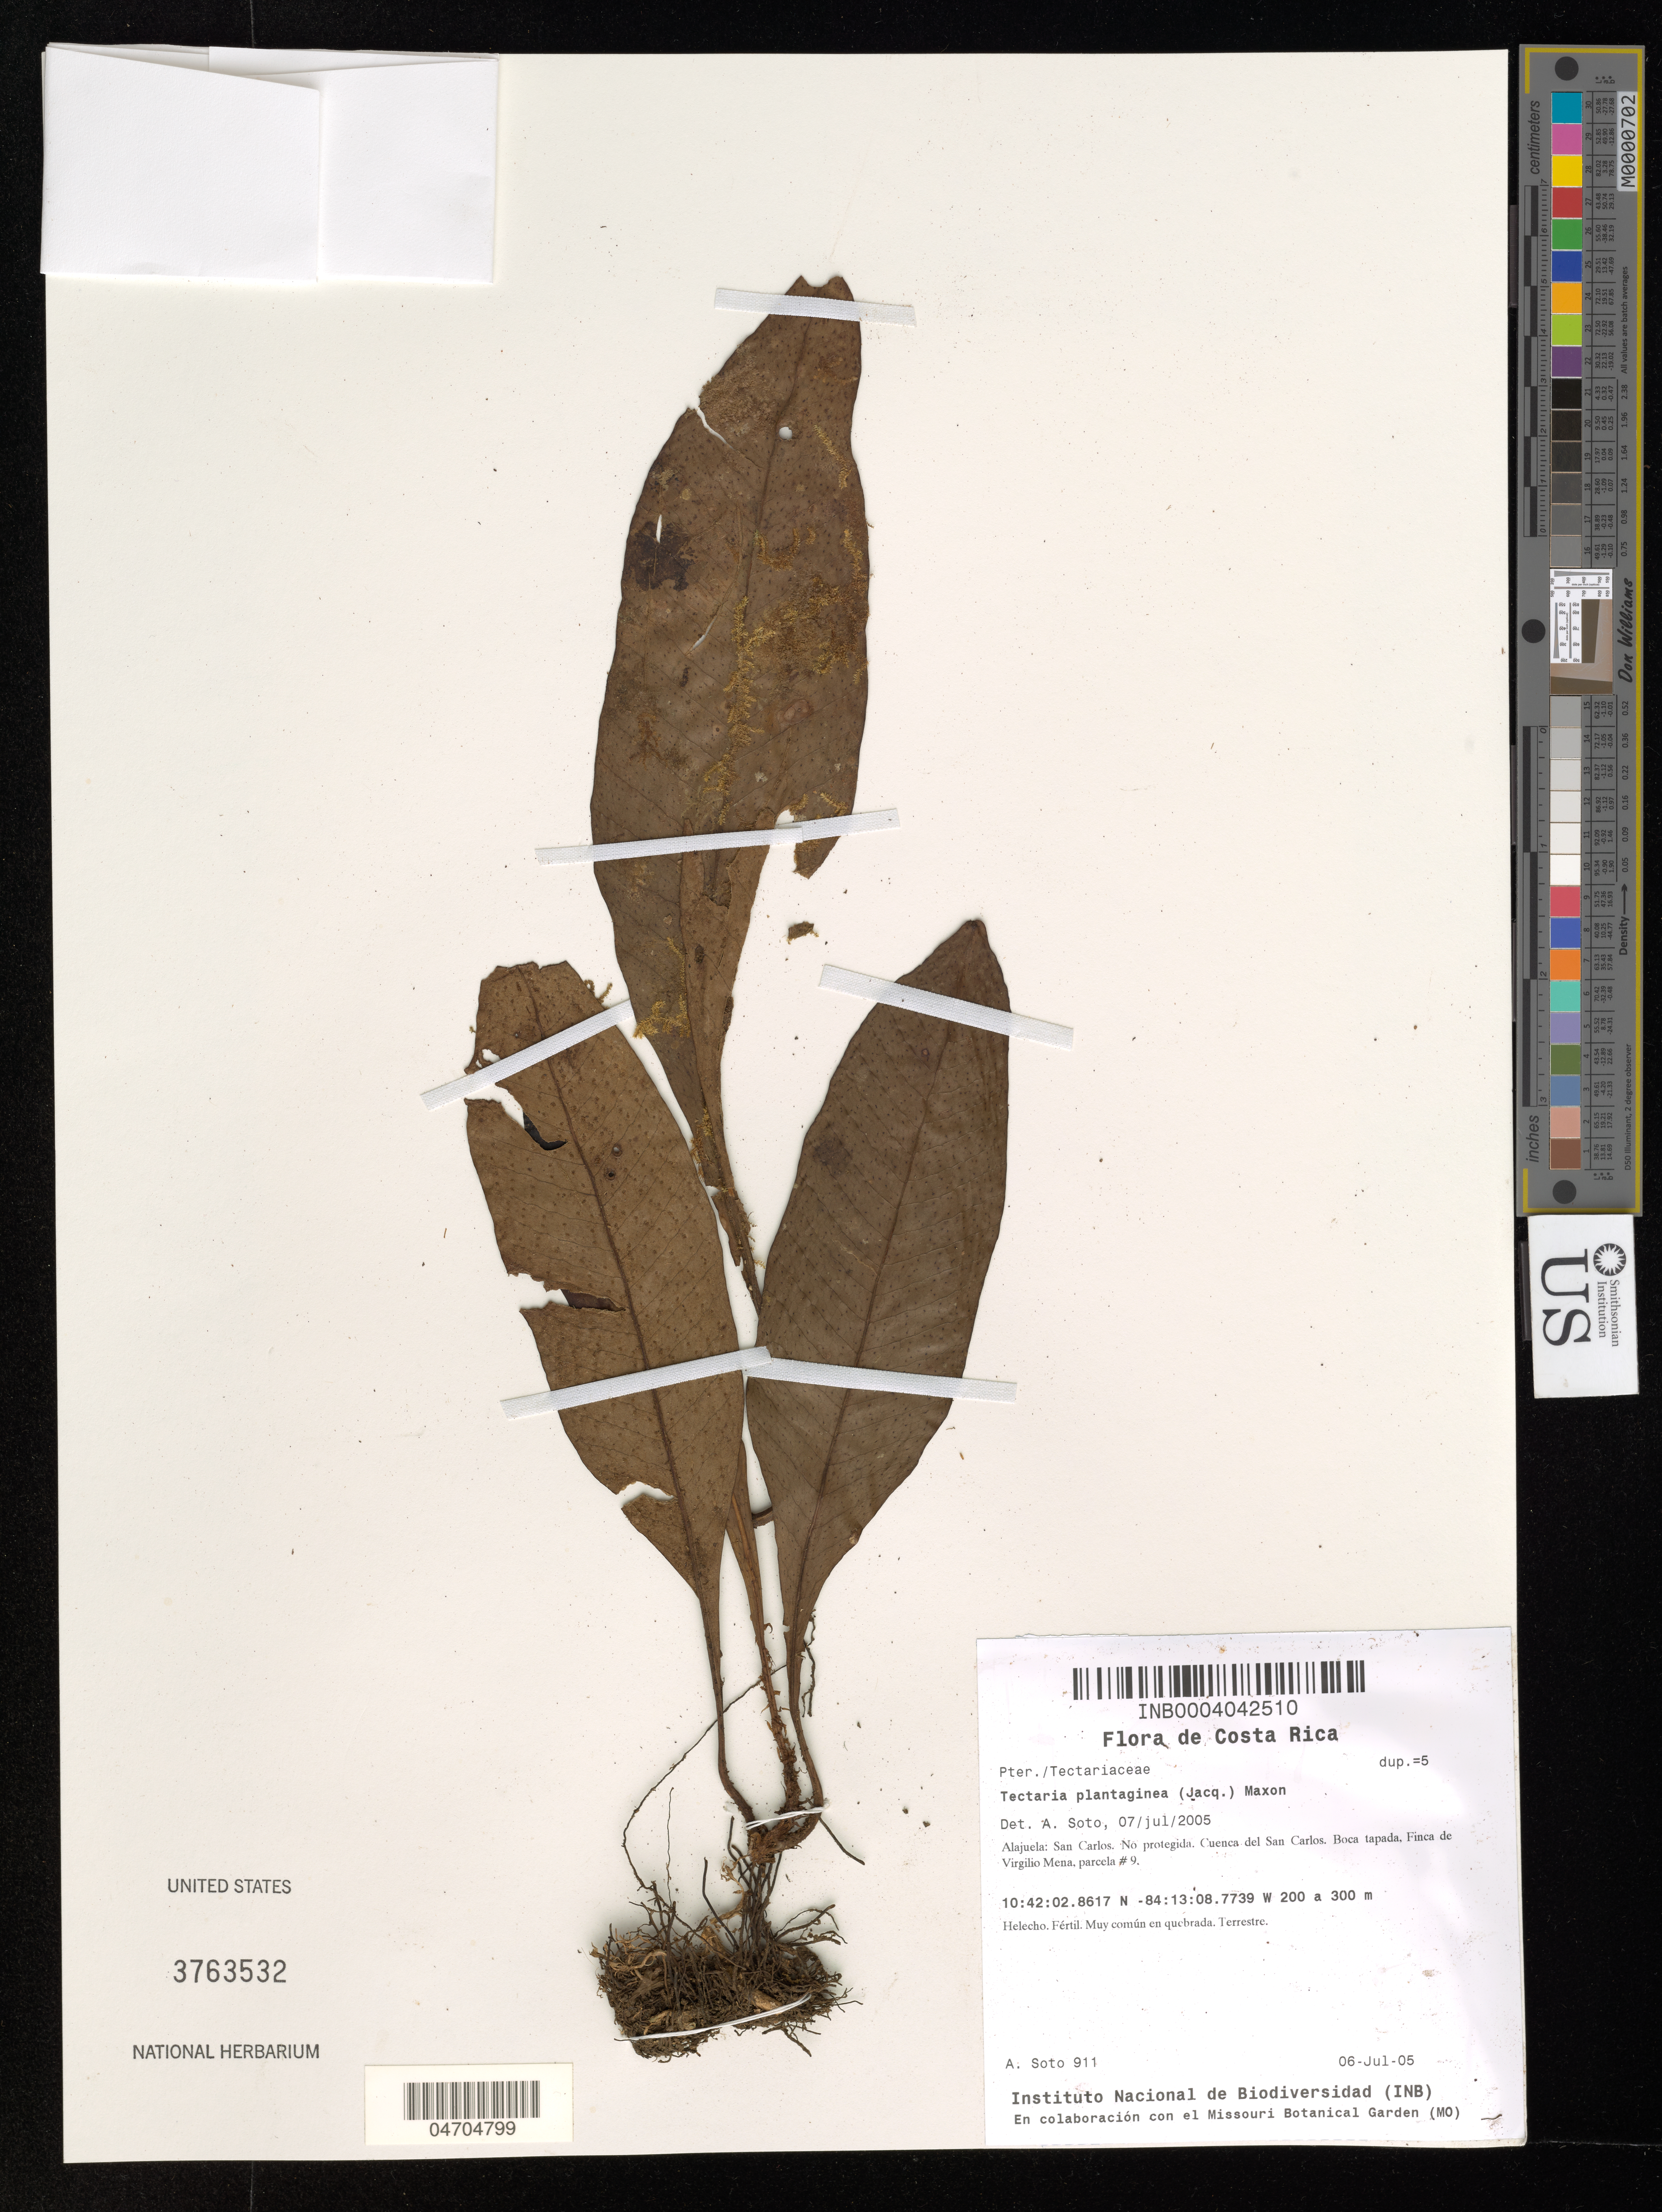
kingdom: Plantae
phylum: Tracheophyta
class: Polypodiopsida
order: Polypodiales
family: Lomariopsidaceae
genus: Dracoglossum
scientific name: Dracoglossum plantagineum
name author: (Jacq.) Christenh.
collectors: A. Soto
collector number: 911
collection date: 2005-07-06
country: Costa Rica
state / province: Alajuela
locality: San Carlos. No protegida. Cuenca del San Carlos. Boca tapada, Finca de Virgilio Mena, parcela #9.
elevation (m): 200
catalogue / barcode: US 3763532